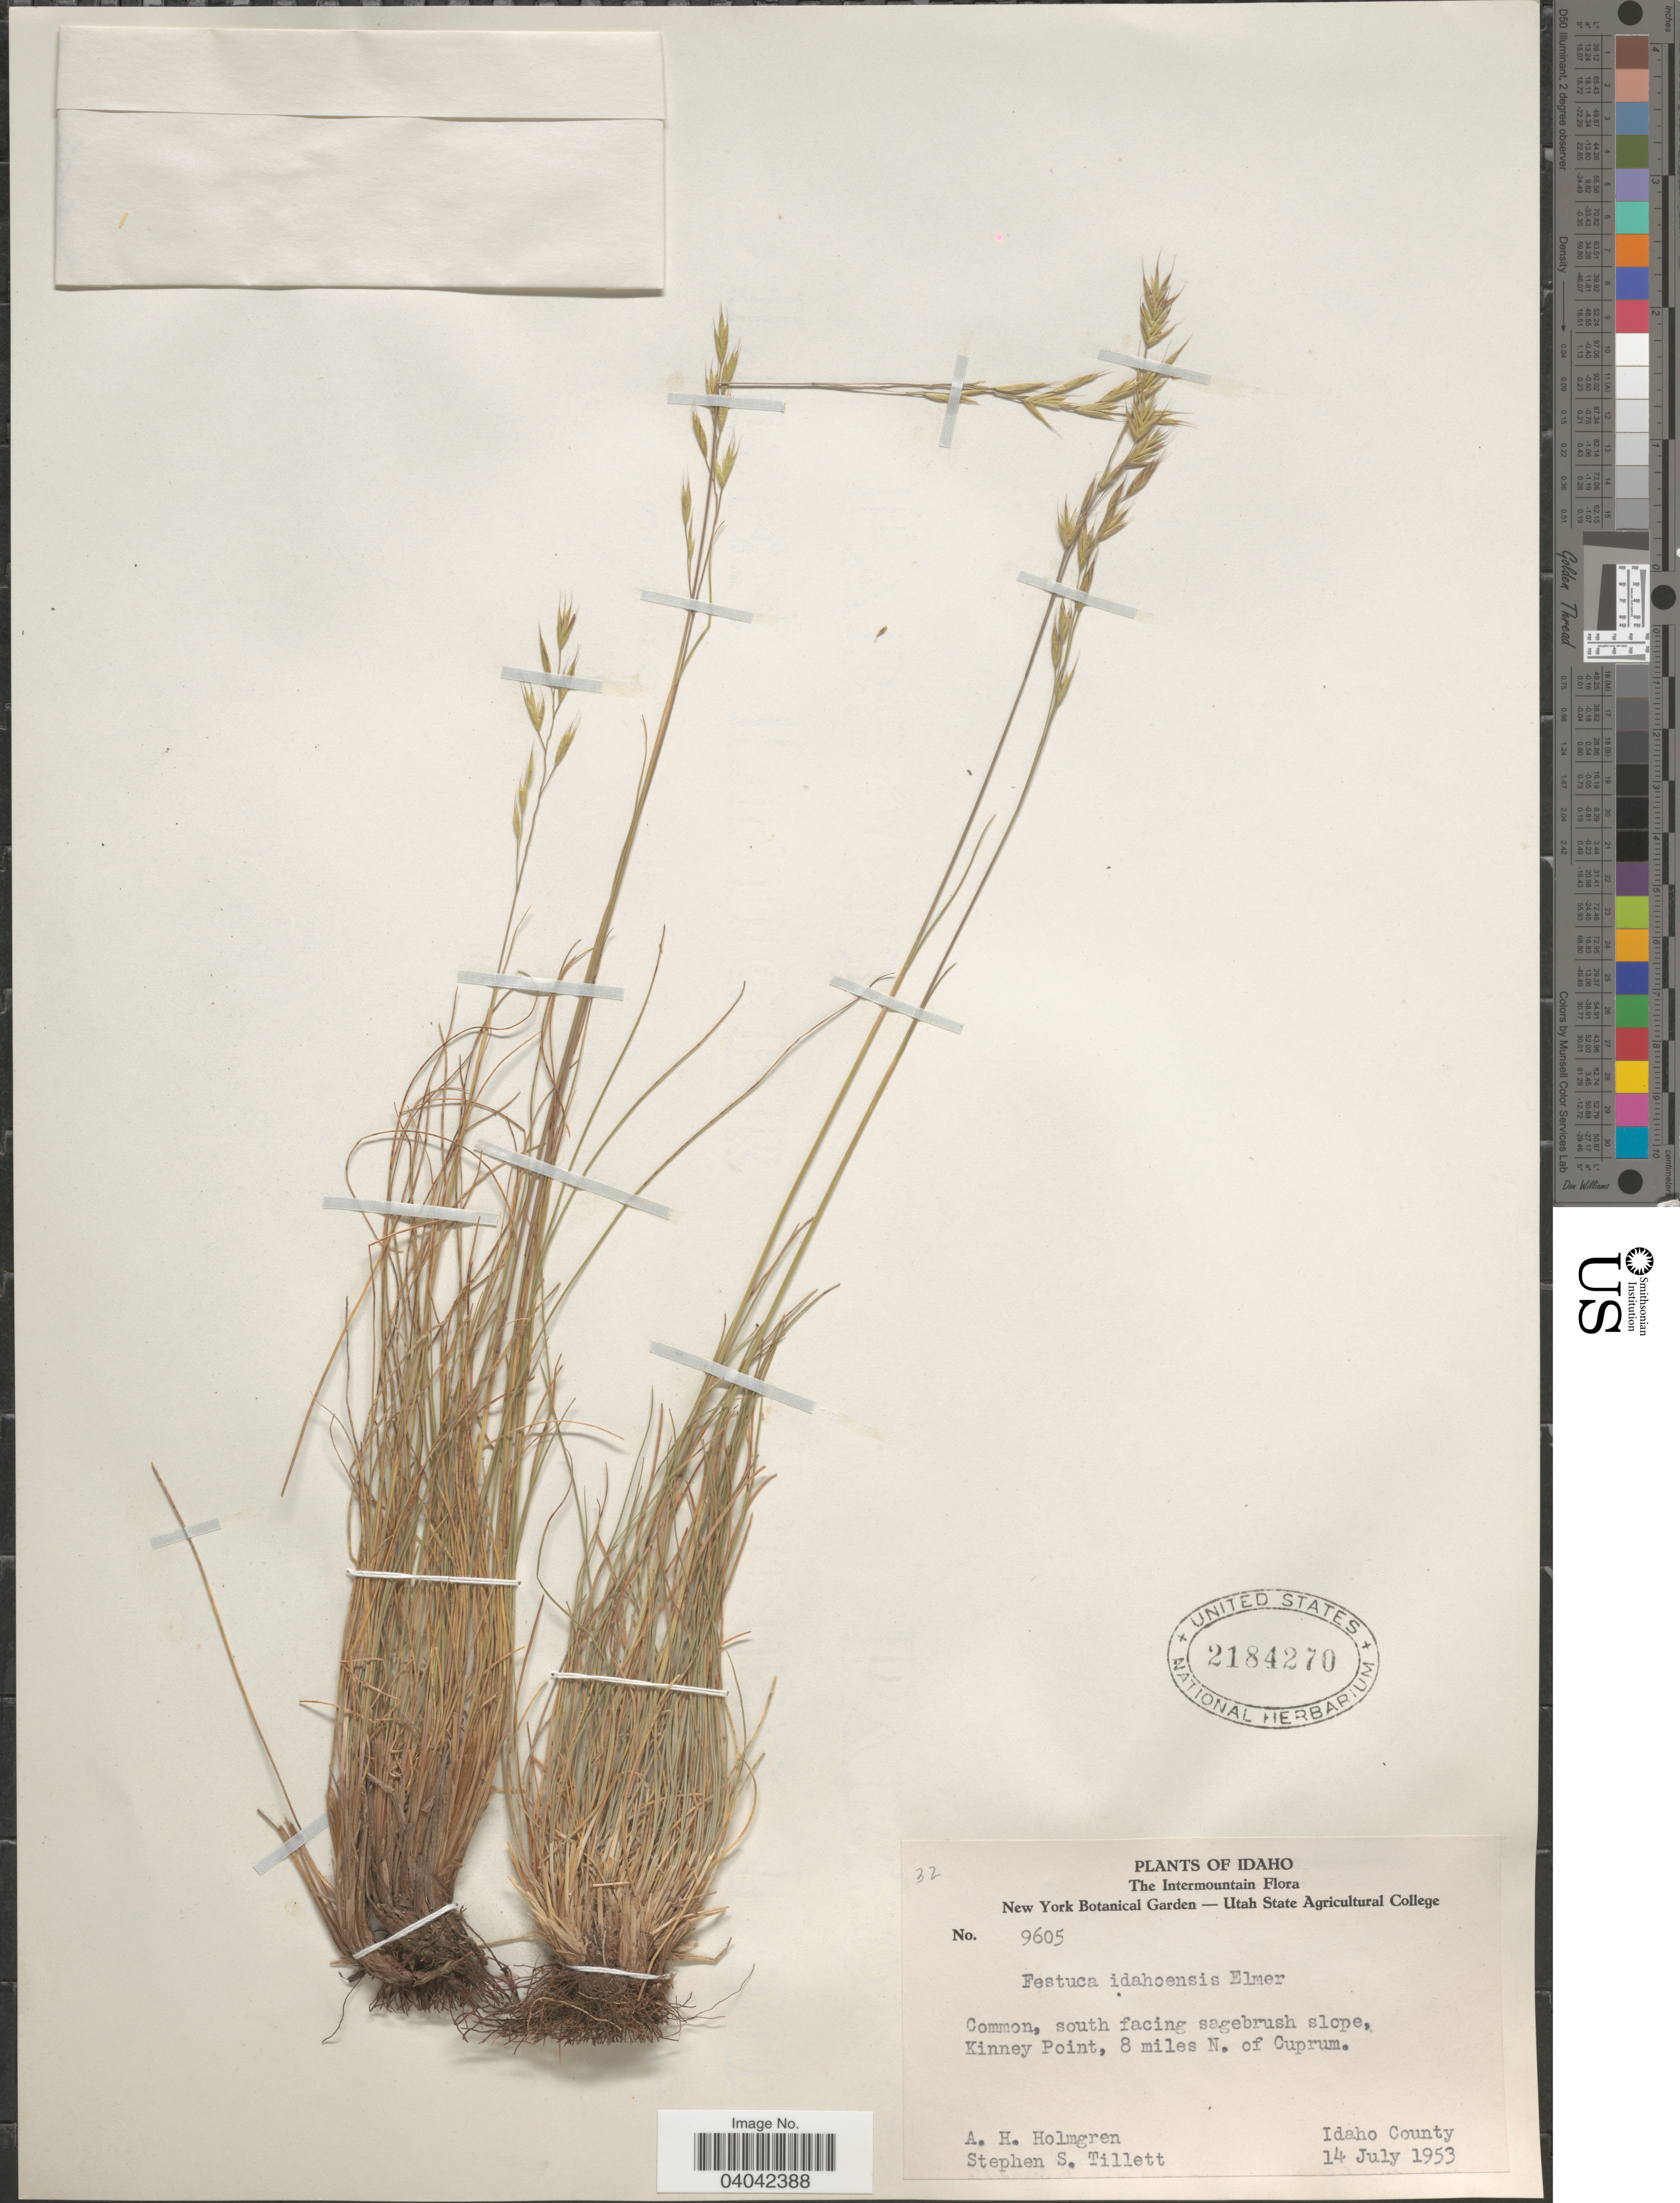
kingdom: Plantae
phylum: Tracheophyta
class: Liliopsida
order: Poales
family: Poaceae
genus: Festuca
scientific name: Festuca idahoensis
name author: Elmer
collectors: A. H. Holmgren & S. S. Tillett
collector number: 9605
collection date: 1953-07-14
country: United States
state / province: Idaho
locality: The Intermountain. Common, south facing sagebrush slope, Kinney Point, 8 miles N. of Cuprum. Idaho County.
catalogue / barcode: US 2184270